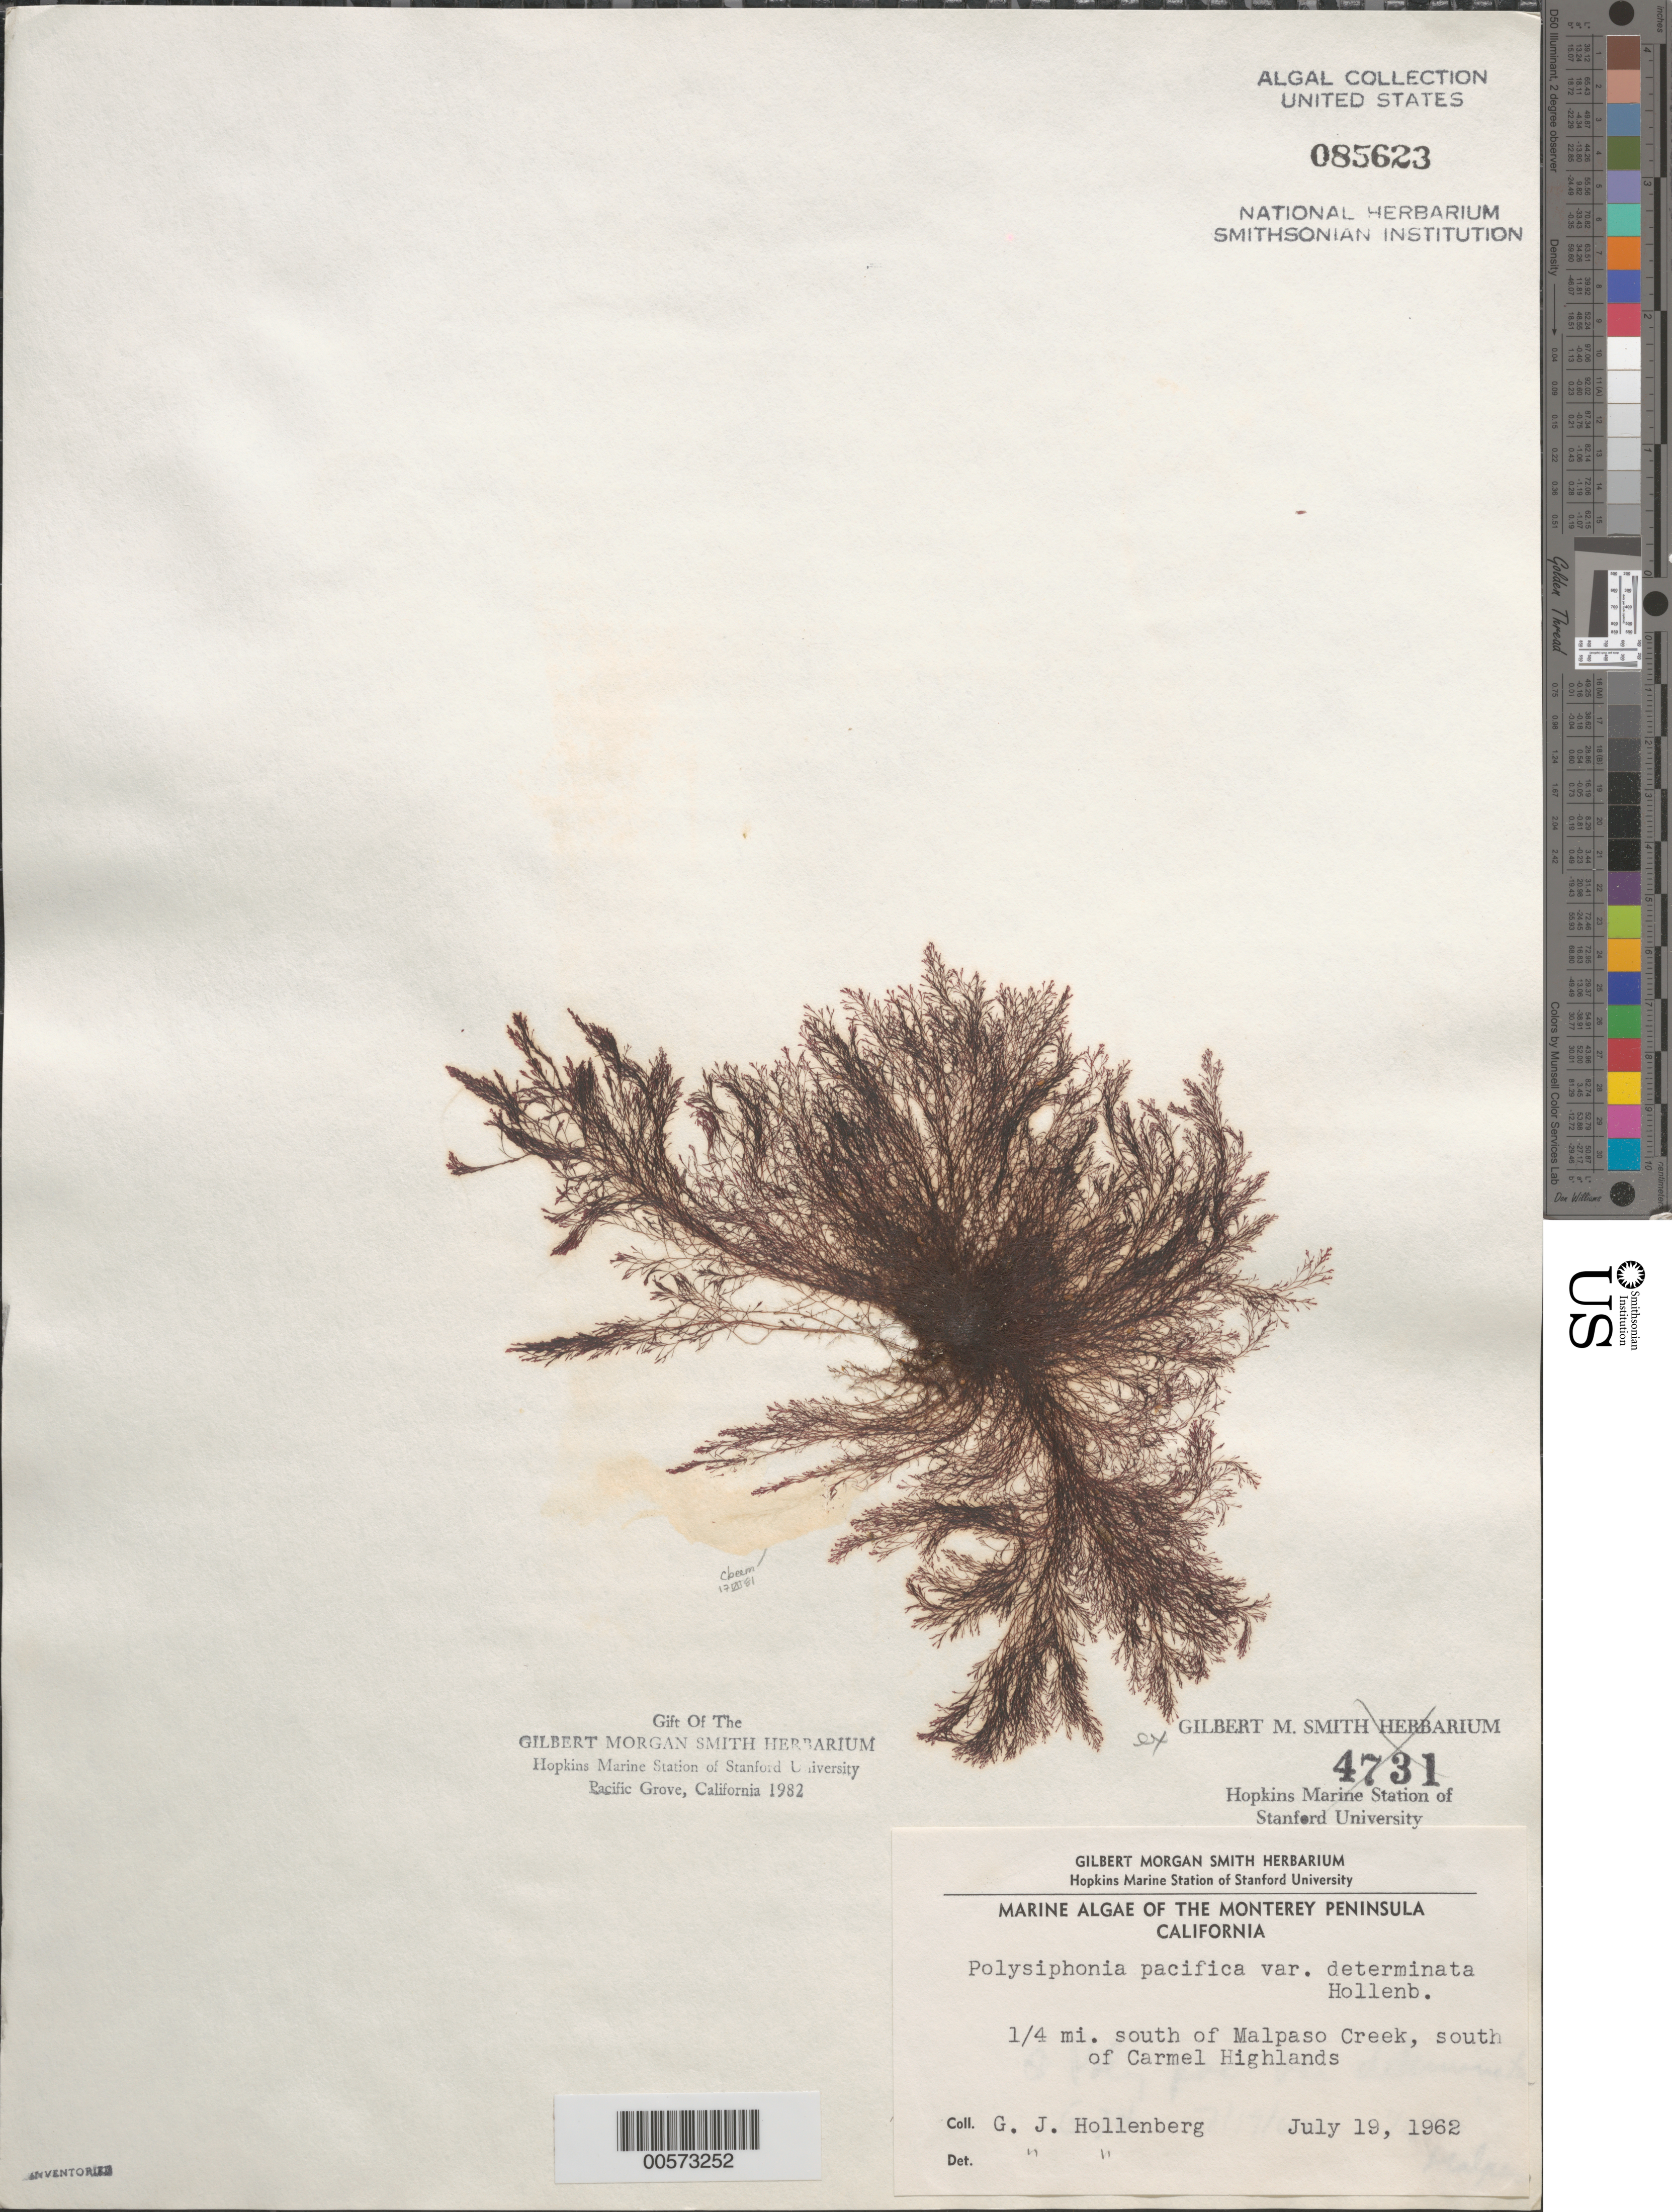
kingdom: Plantae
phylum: Rhodophyta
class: Florideophyceae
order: Ceramiales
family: Rhodomelaceae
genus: Polysiphonia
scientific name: Polysiphonia pacifica var. determinata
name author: Hollenb.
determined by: Hollenberg, George J.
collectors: G. Hollenberg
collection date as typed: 19 Jul 1962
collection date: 1962-07-19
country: United States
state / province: California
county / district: Monterey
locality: South of Carmel Highlands, 0.25 mile south of Malpaso Creek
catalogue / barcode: US 85623